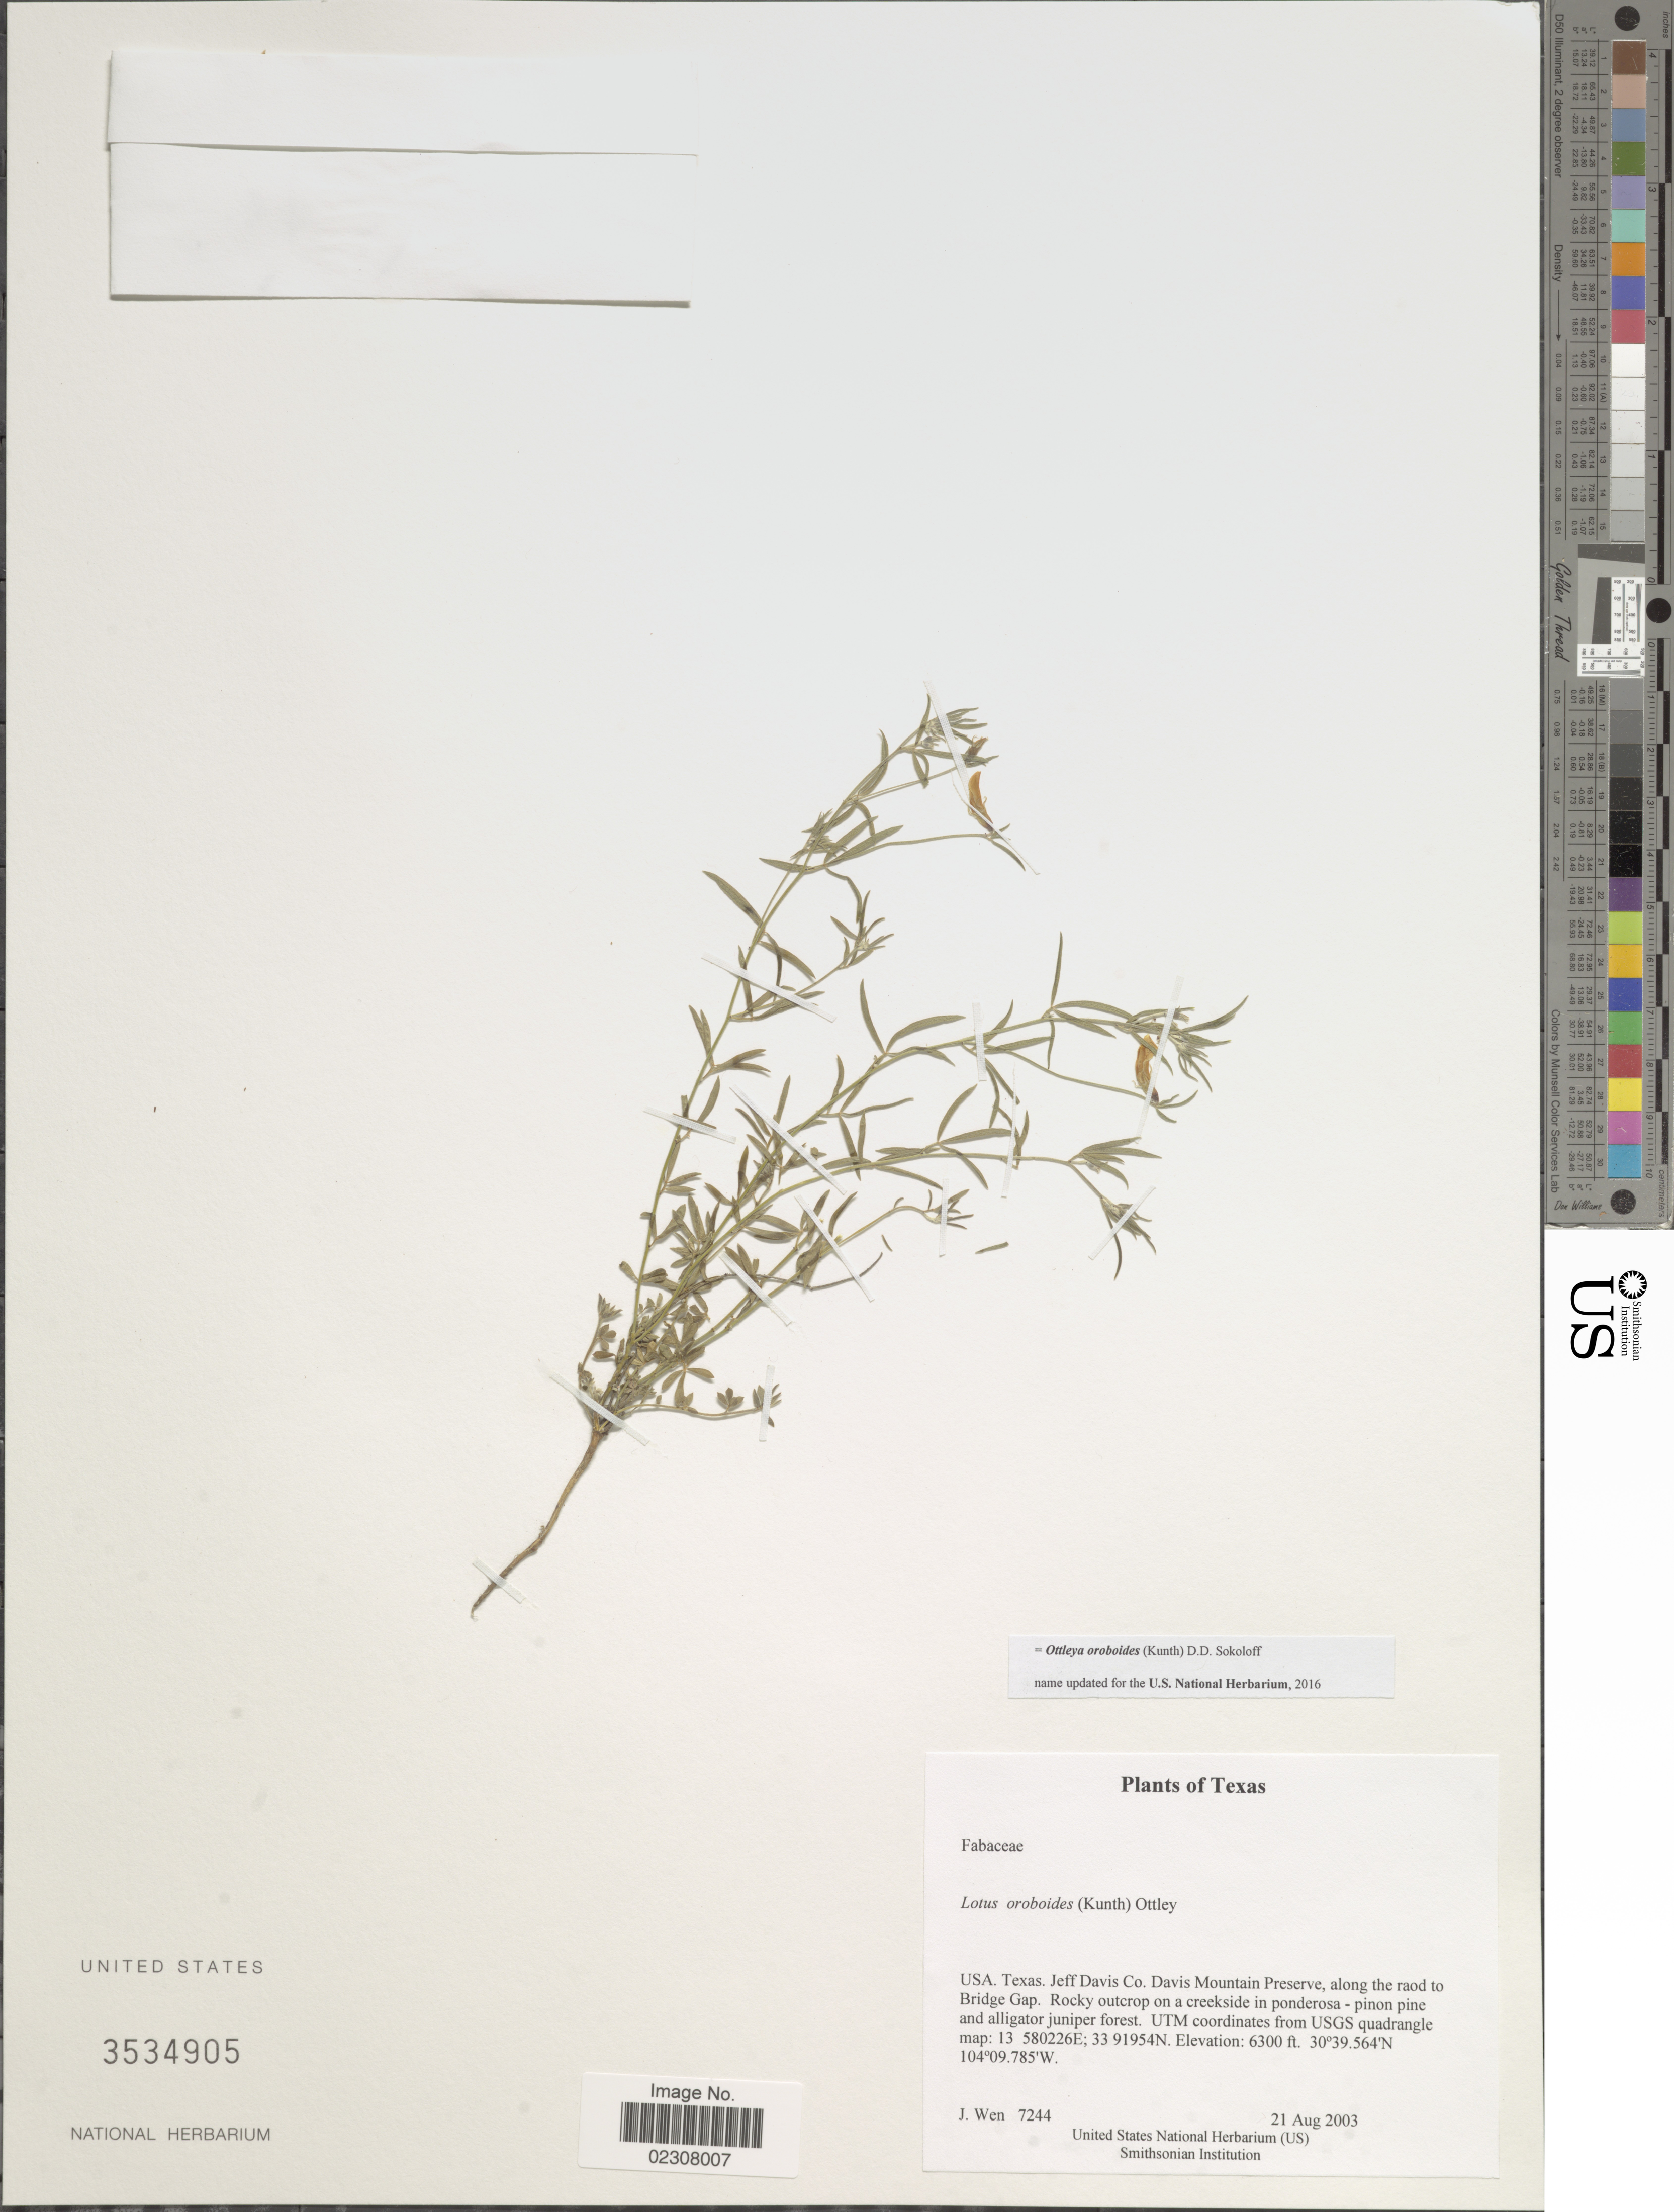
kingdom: Plantae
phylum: Tracheophyta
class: Magnoliopsida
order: Fabales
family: Fabaceae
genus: Ottleya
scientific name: Ottleya oroboides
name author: (Kunth) D.D. Sokoloff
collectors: J. Wen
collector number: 7244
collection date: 2003-08-21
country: United States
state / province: Texas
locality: Jeff Davis Co, Davis Mountain Preserve, along the road to bridge Gap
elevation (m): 1920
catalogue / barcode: US 3534905